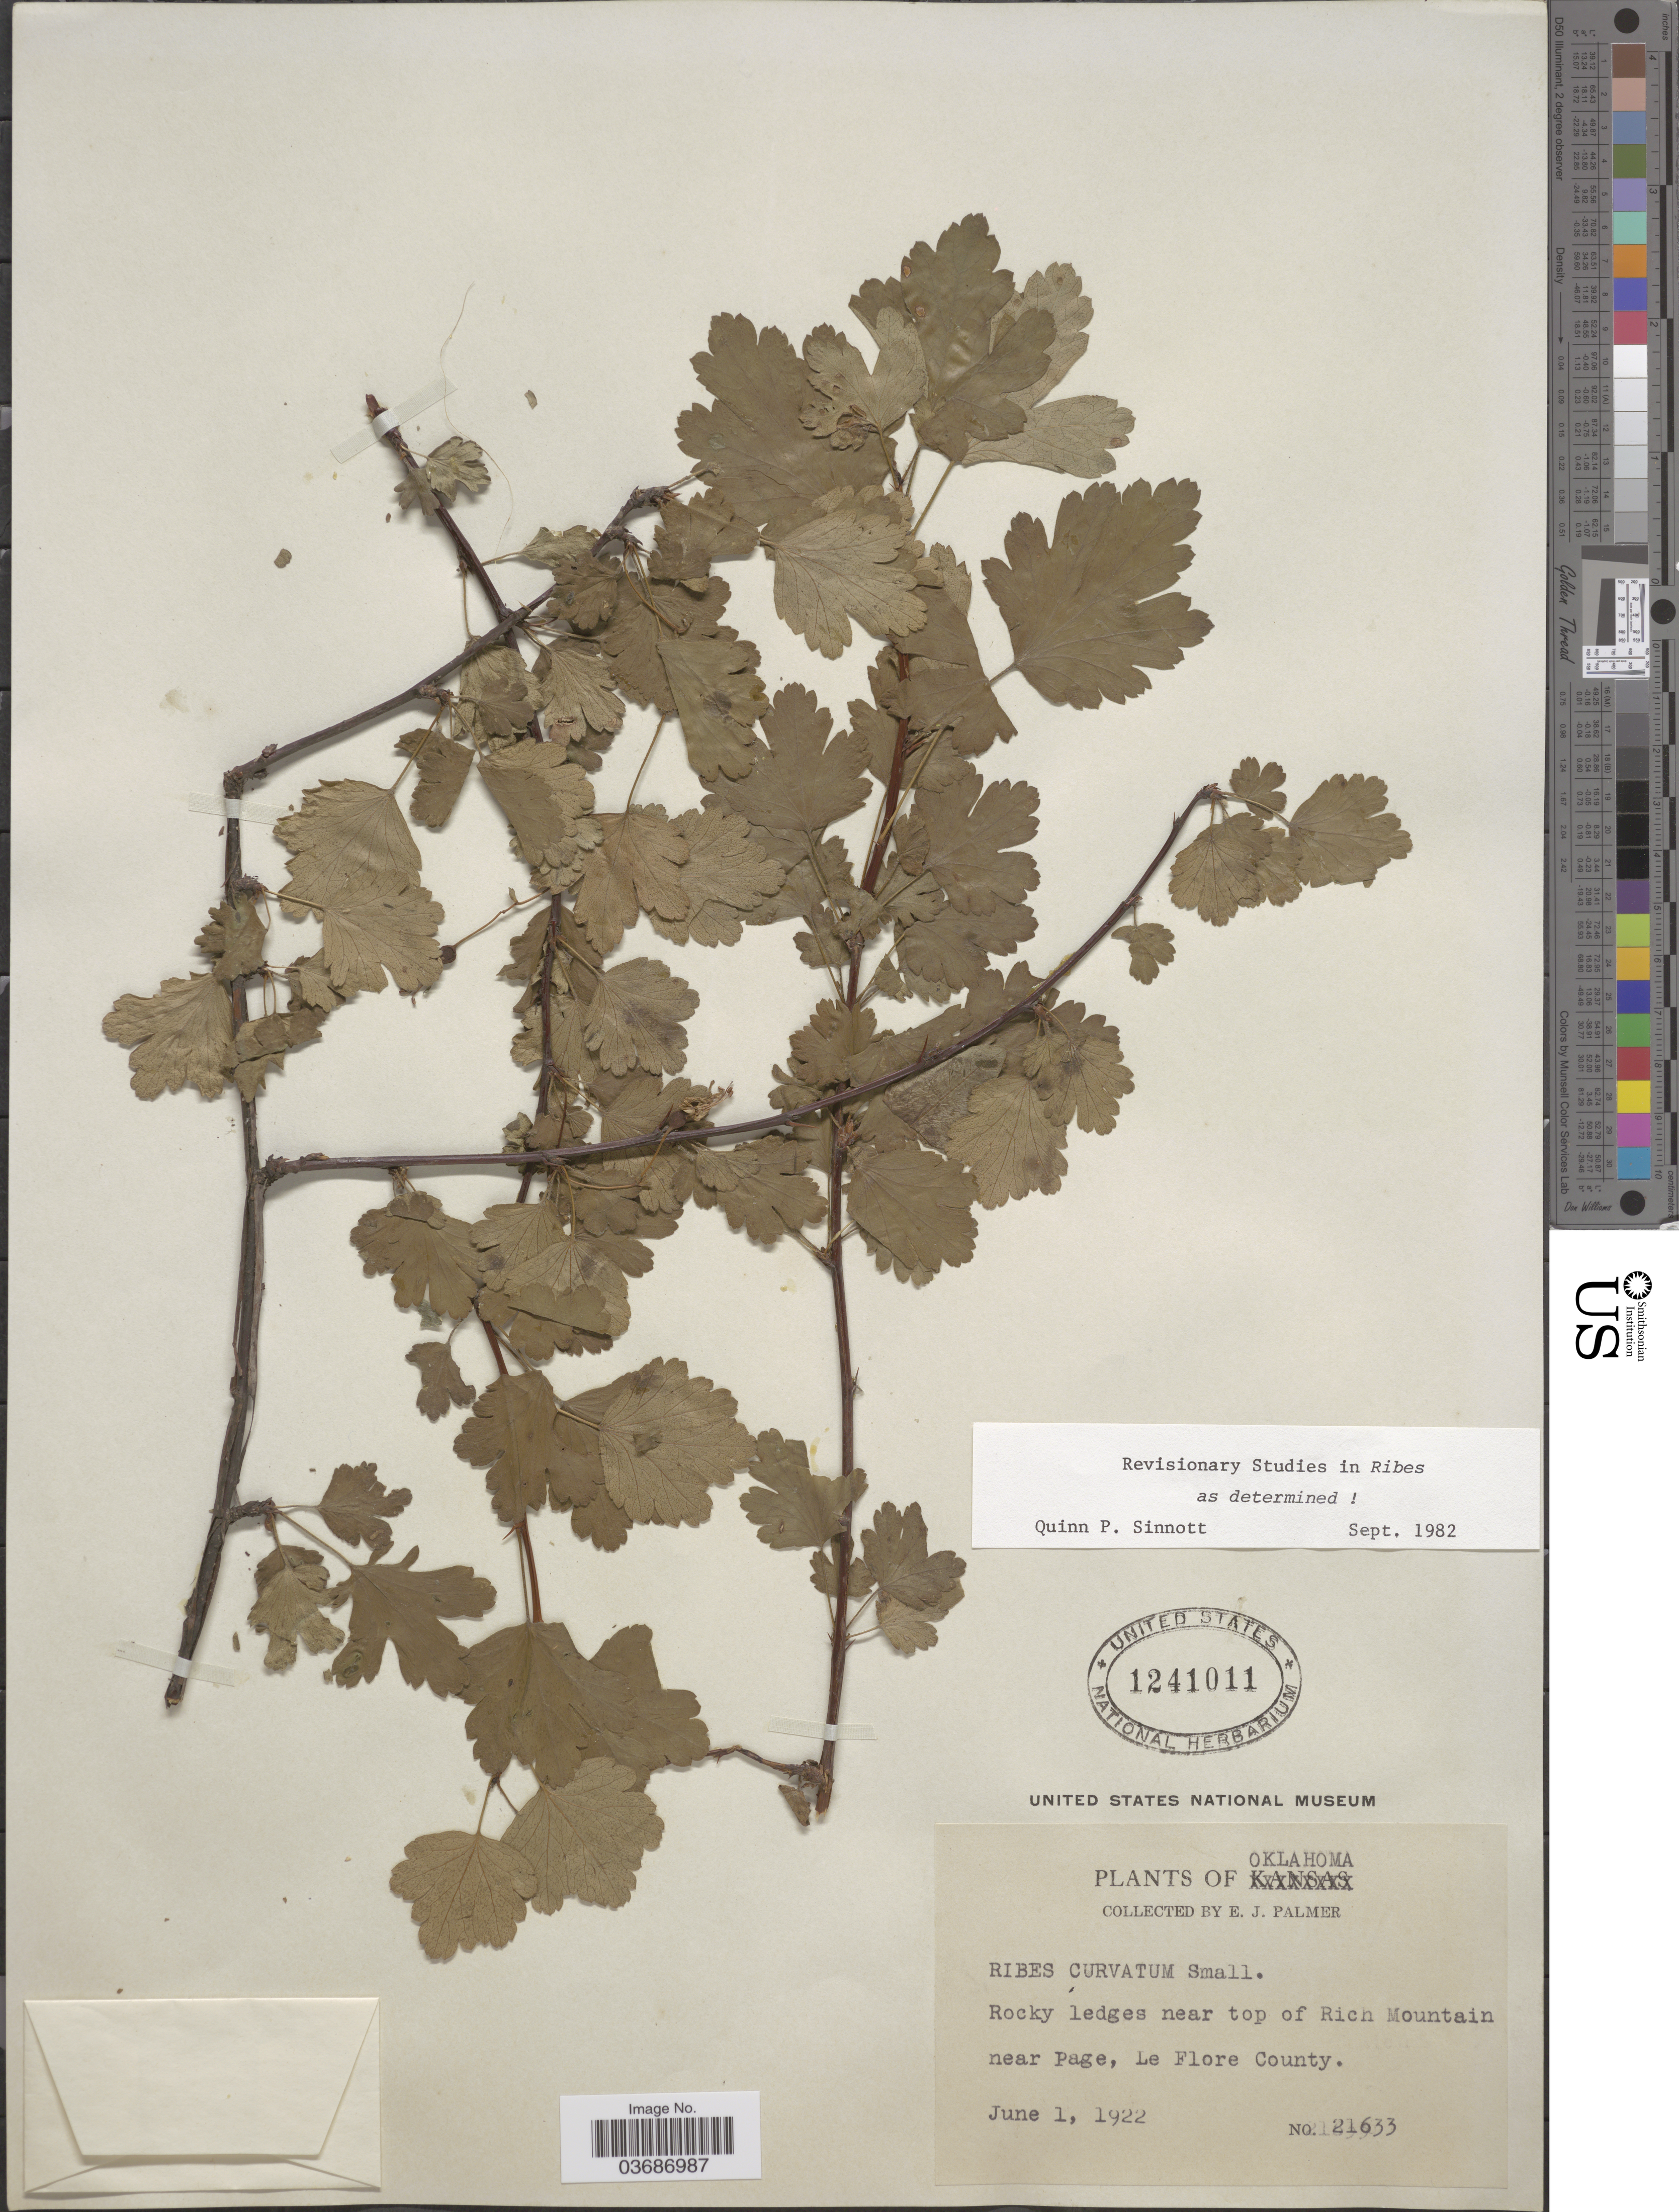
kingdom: Plantae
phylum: Tracheophyta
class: Magnoliopsida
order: Saxifragales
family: Grossulariaceae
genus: Ribes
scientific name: Ribes curvatum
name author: Small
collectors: E. J. Palmer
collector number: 21633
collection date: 1922-06-01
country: United States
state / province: Oklahoma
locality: Rocky ledges near top of Rich Mountain near Page, Le Flore County.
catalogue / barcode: US 1241011